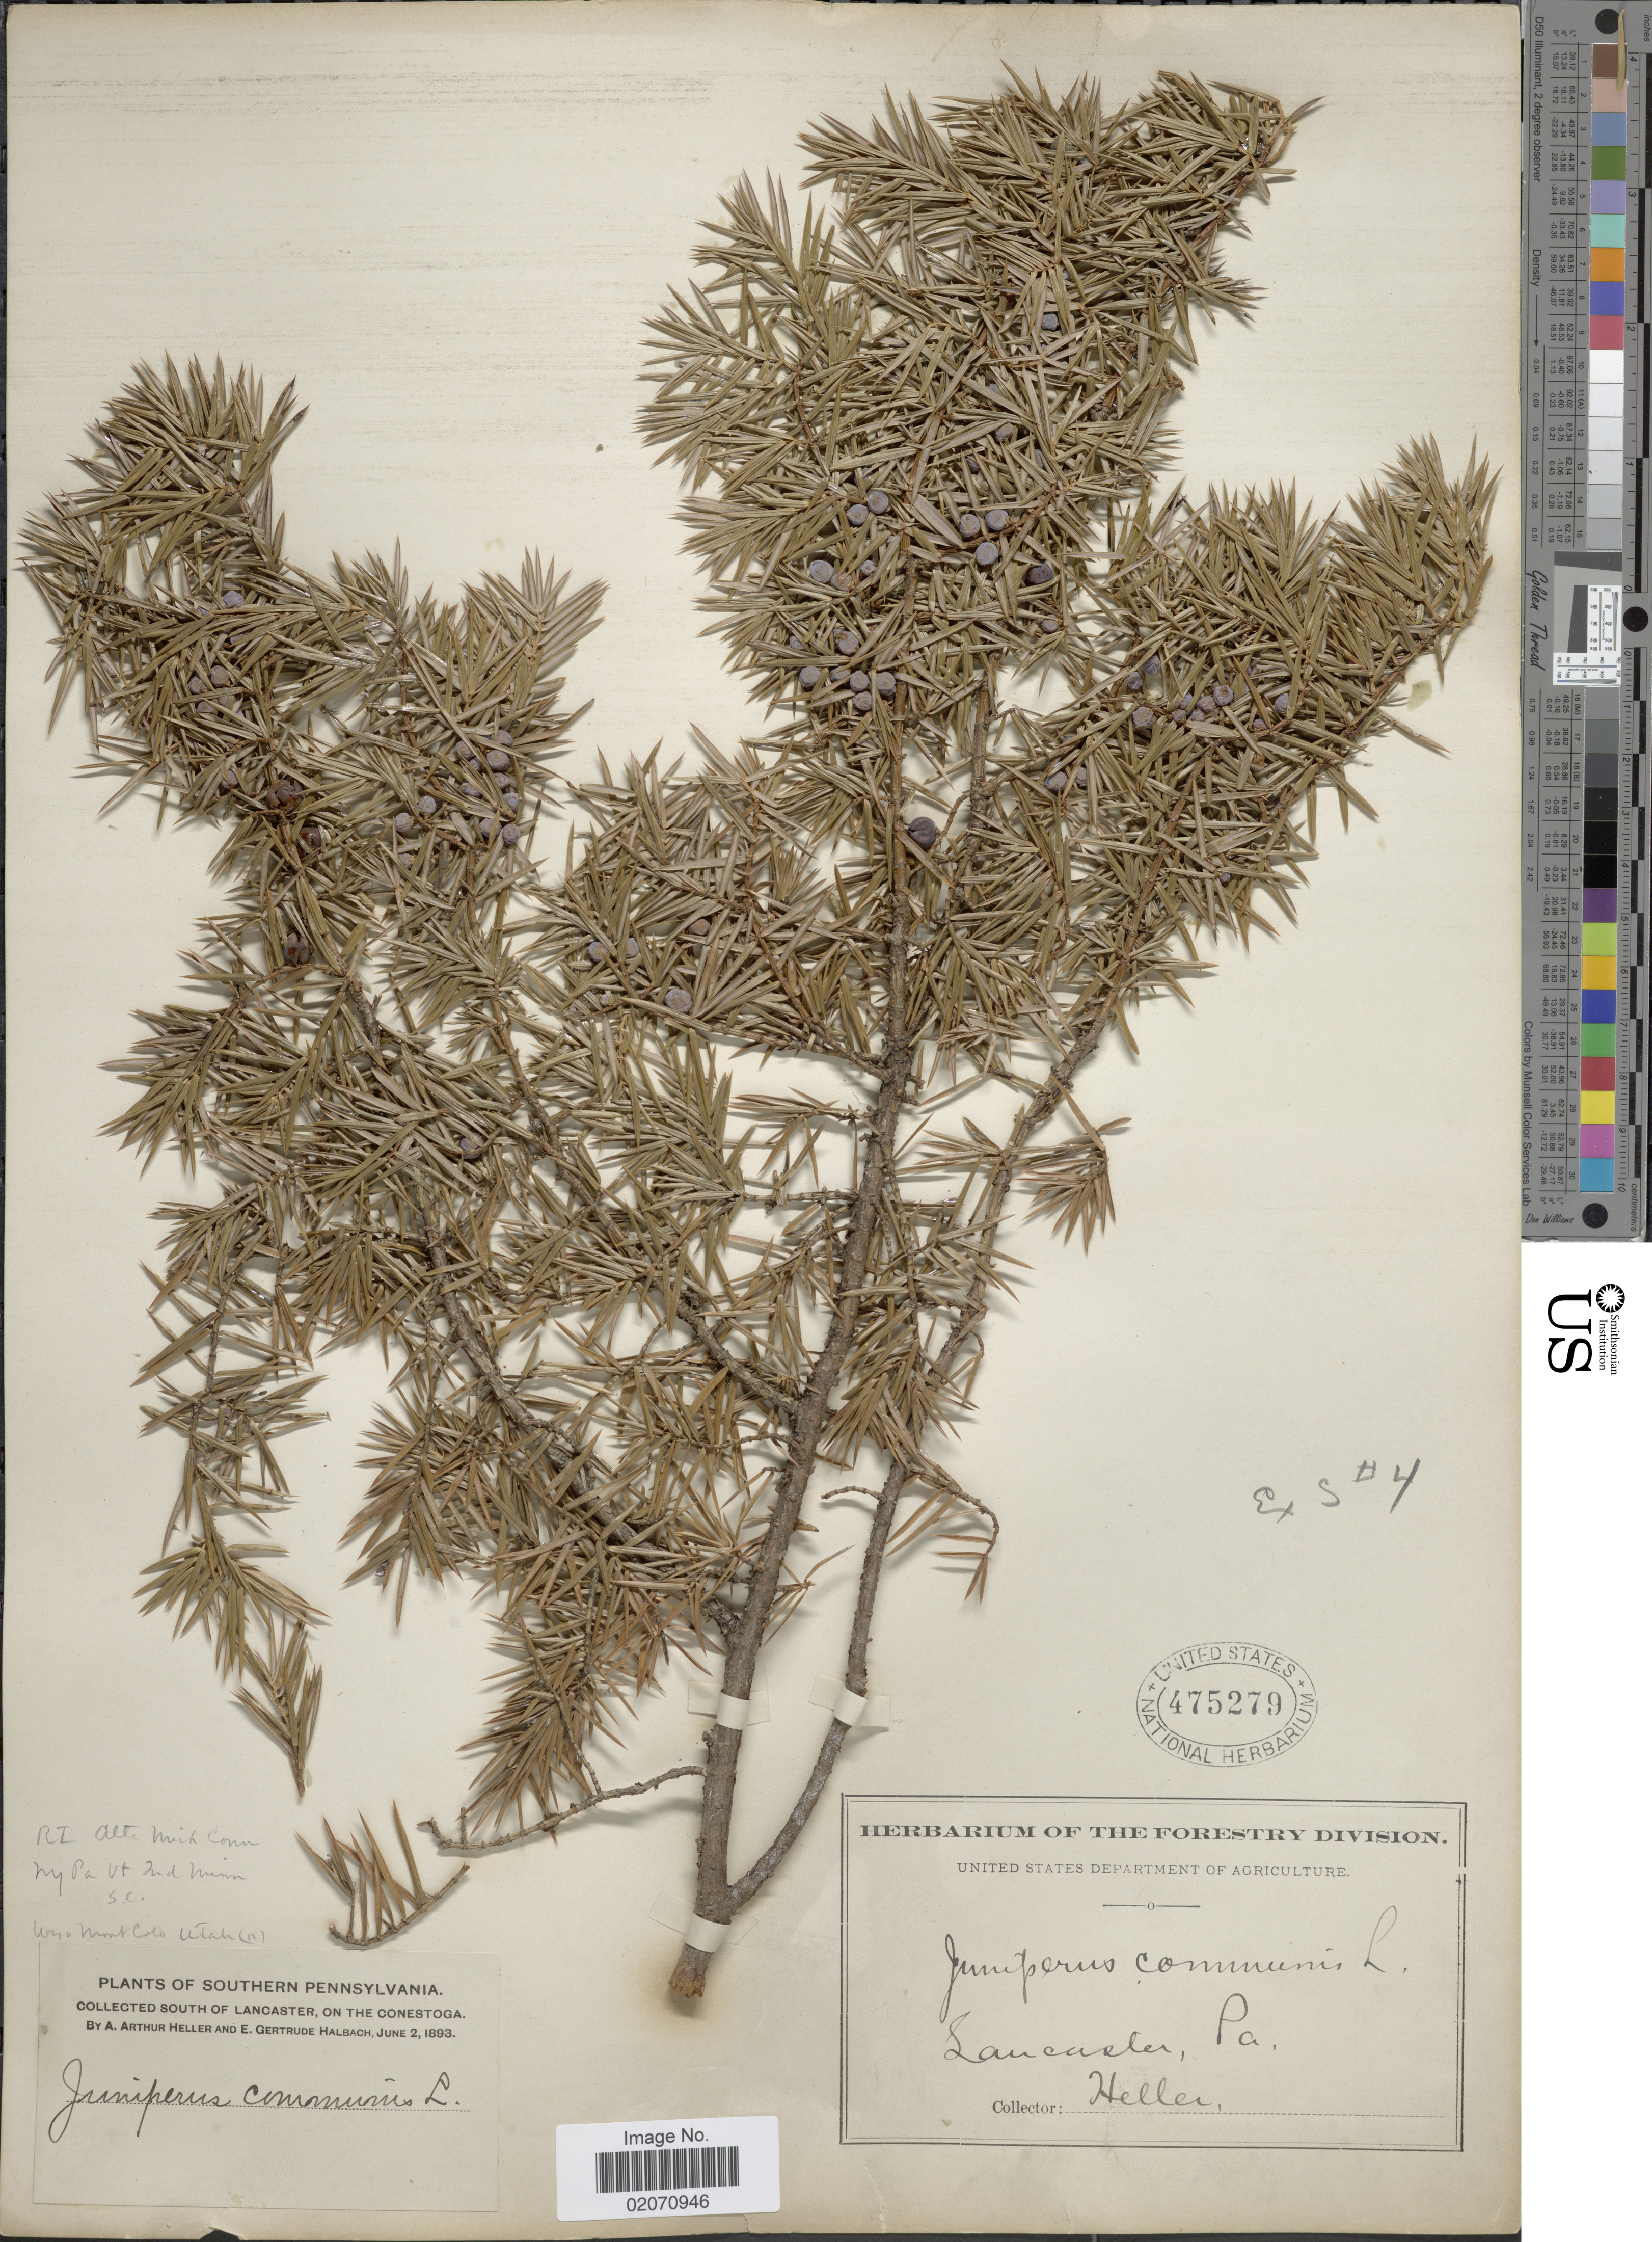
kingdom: Plantae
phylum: Tracheophyta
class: Pinopsida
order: Pinales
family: Cupressaceae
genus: Juniperus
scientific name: Juniperus communis subsp. nana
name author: (Willd.) Syme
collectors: A. A. Heller & E. G. Halbach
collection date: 1893-06-02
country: United States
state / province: Pennsylvania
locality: Southern pennsylvania, South of Lancaster, on the Conestoga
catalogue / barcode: US 475279